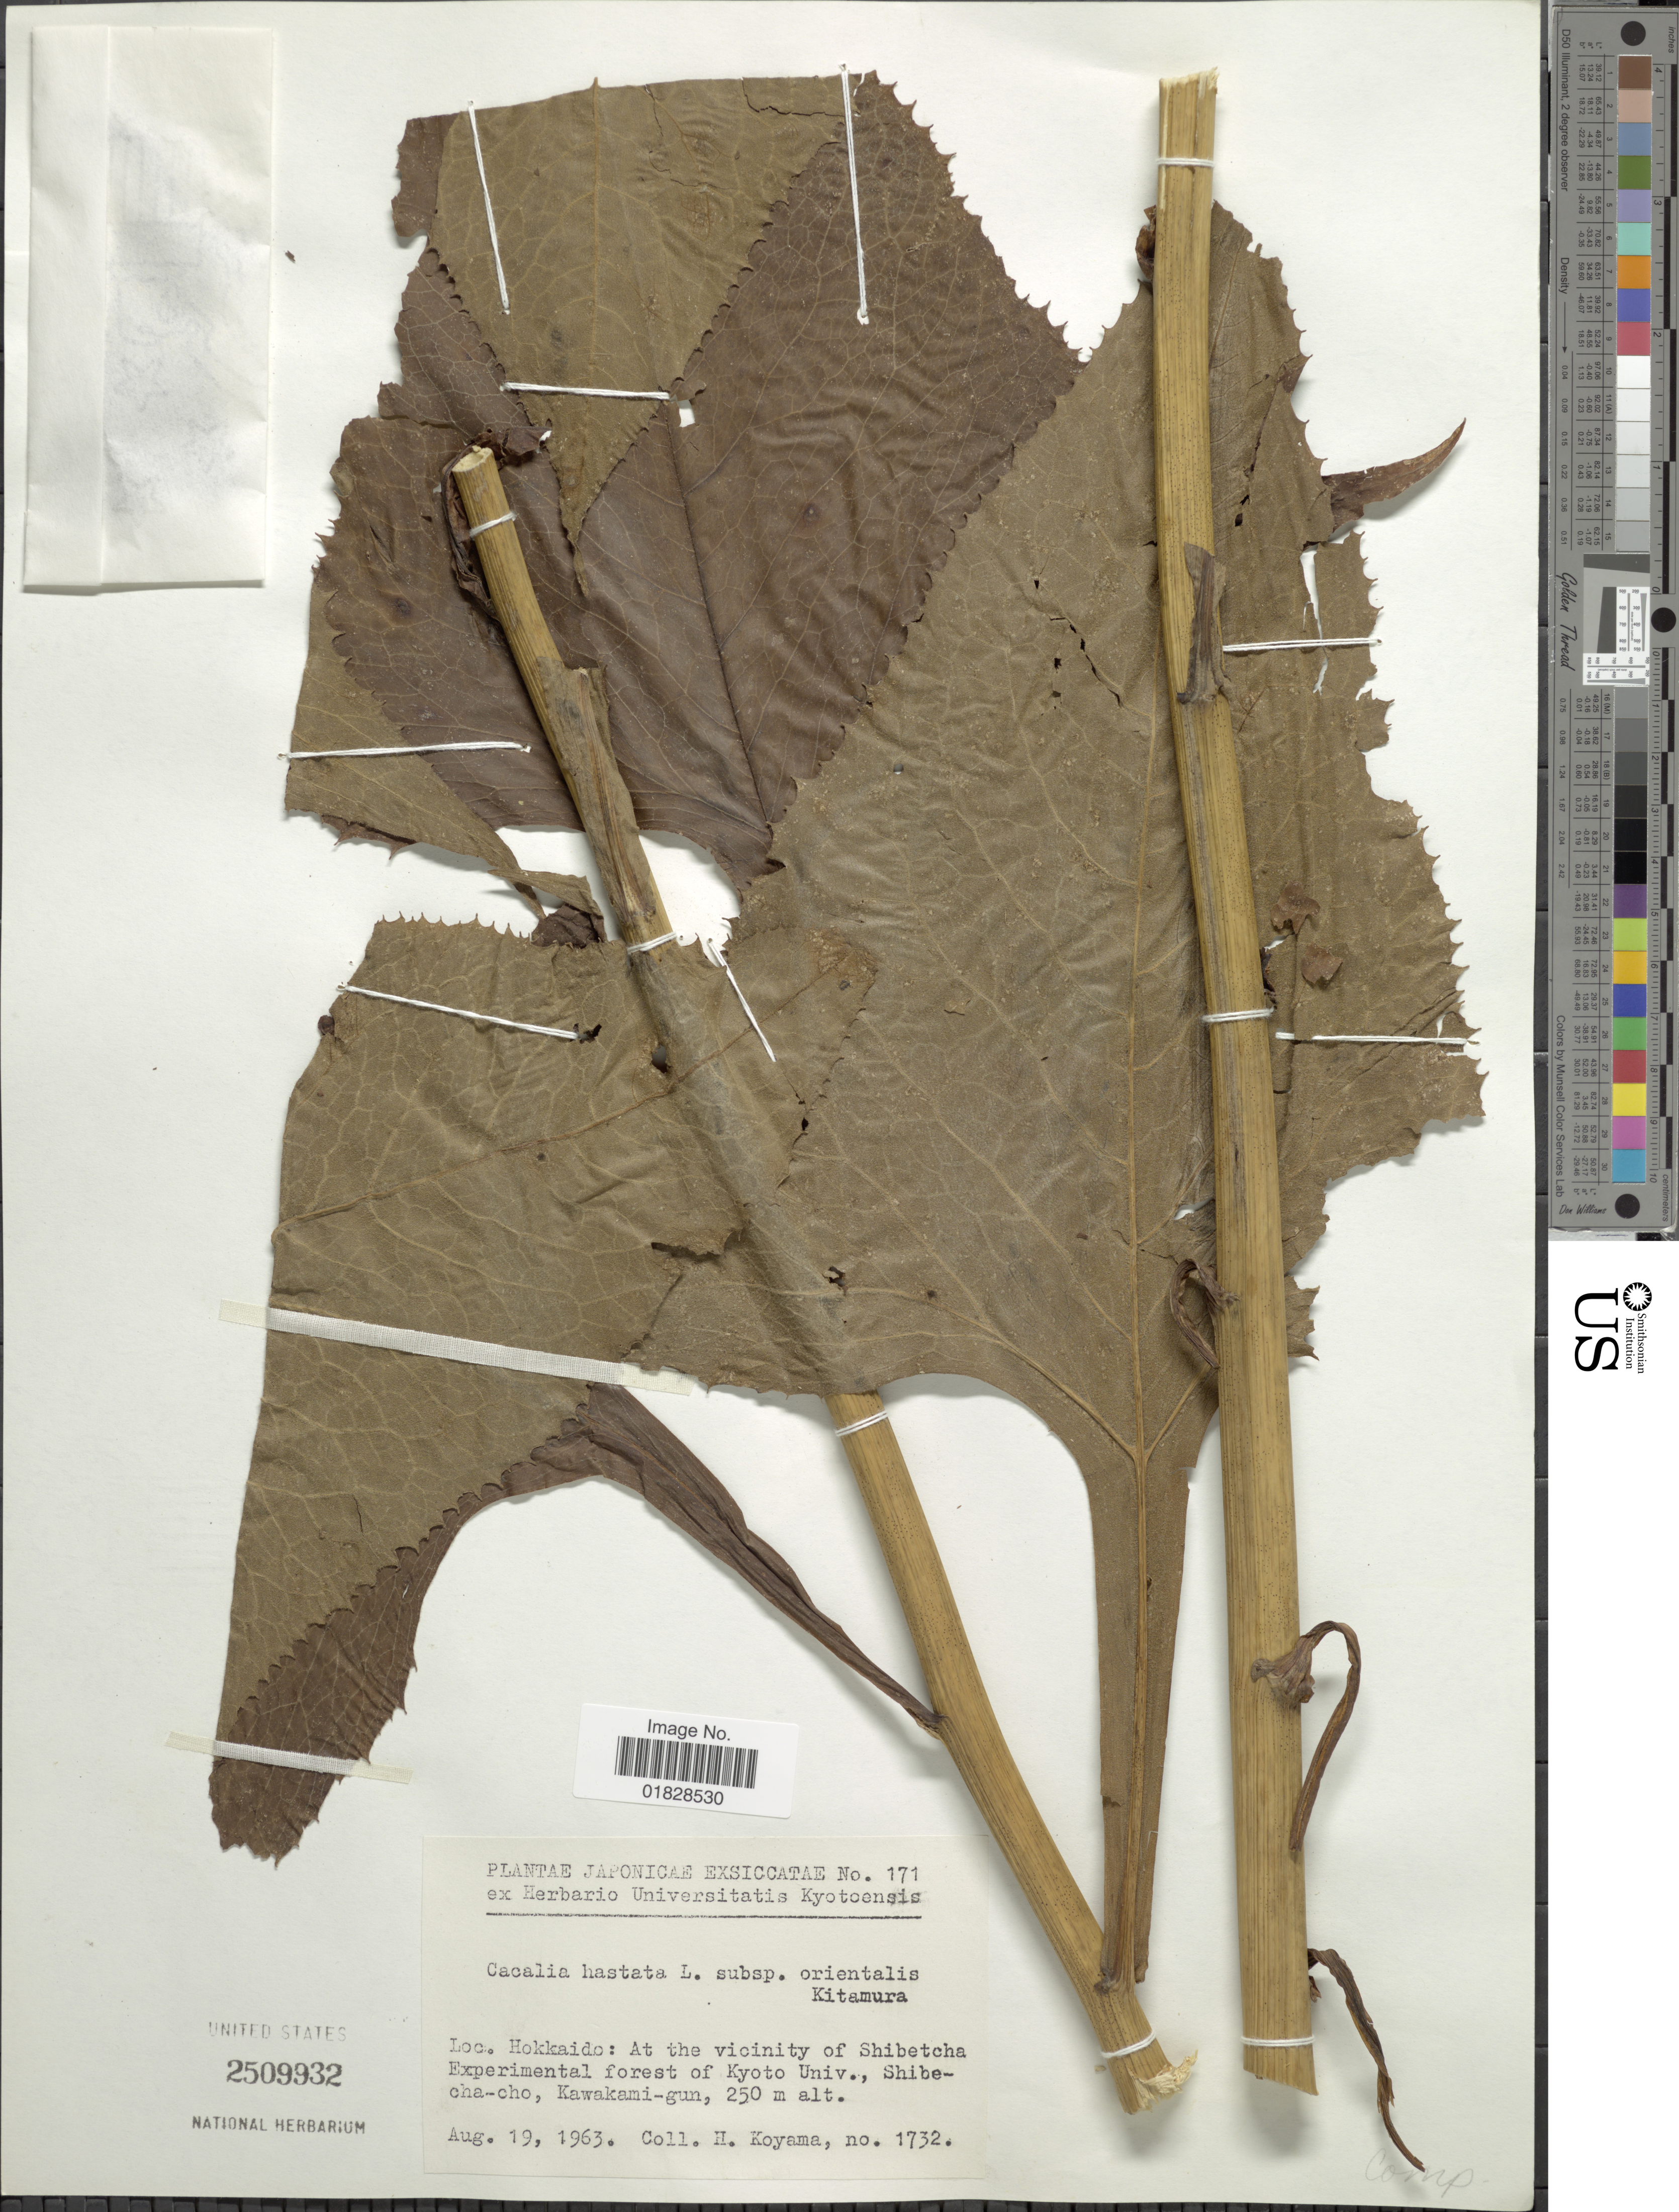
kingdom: Plantae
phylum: Tracheophyta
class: Magnoliopsida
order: Asterales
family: Asteraceae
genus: Parasenecio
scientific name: Parasenecio hastatus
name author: (L.) H. Koyama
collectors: H. Koyama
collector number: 1732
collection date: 1963-08-19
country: Japan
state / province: Hokkaidō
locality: Hokkaido: At the vicinity of Shibetcha Experimental forest of Kyoto Univ., Shibecha-cho, Kawakami-gun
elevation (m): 250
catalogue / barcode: US 2509932